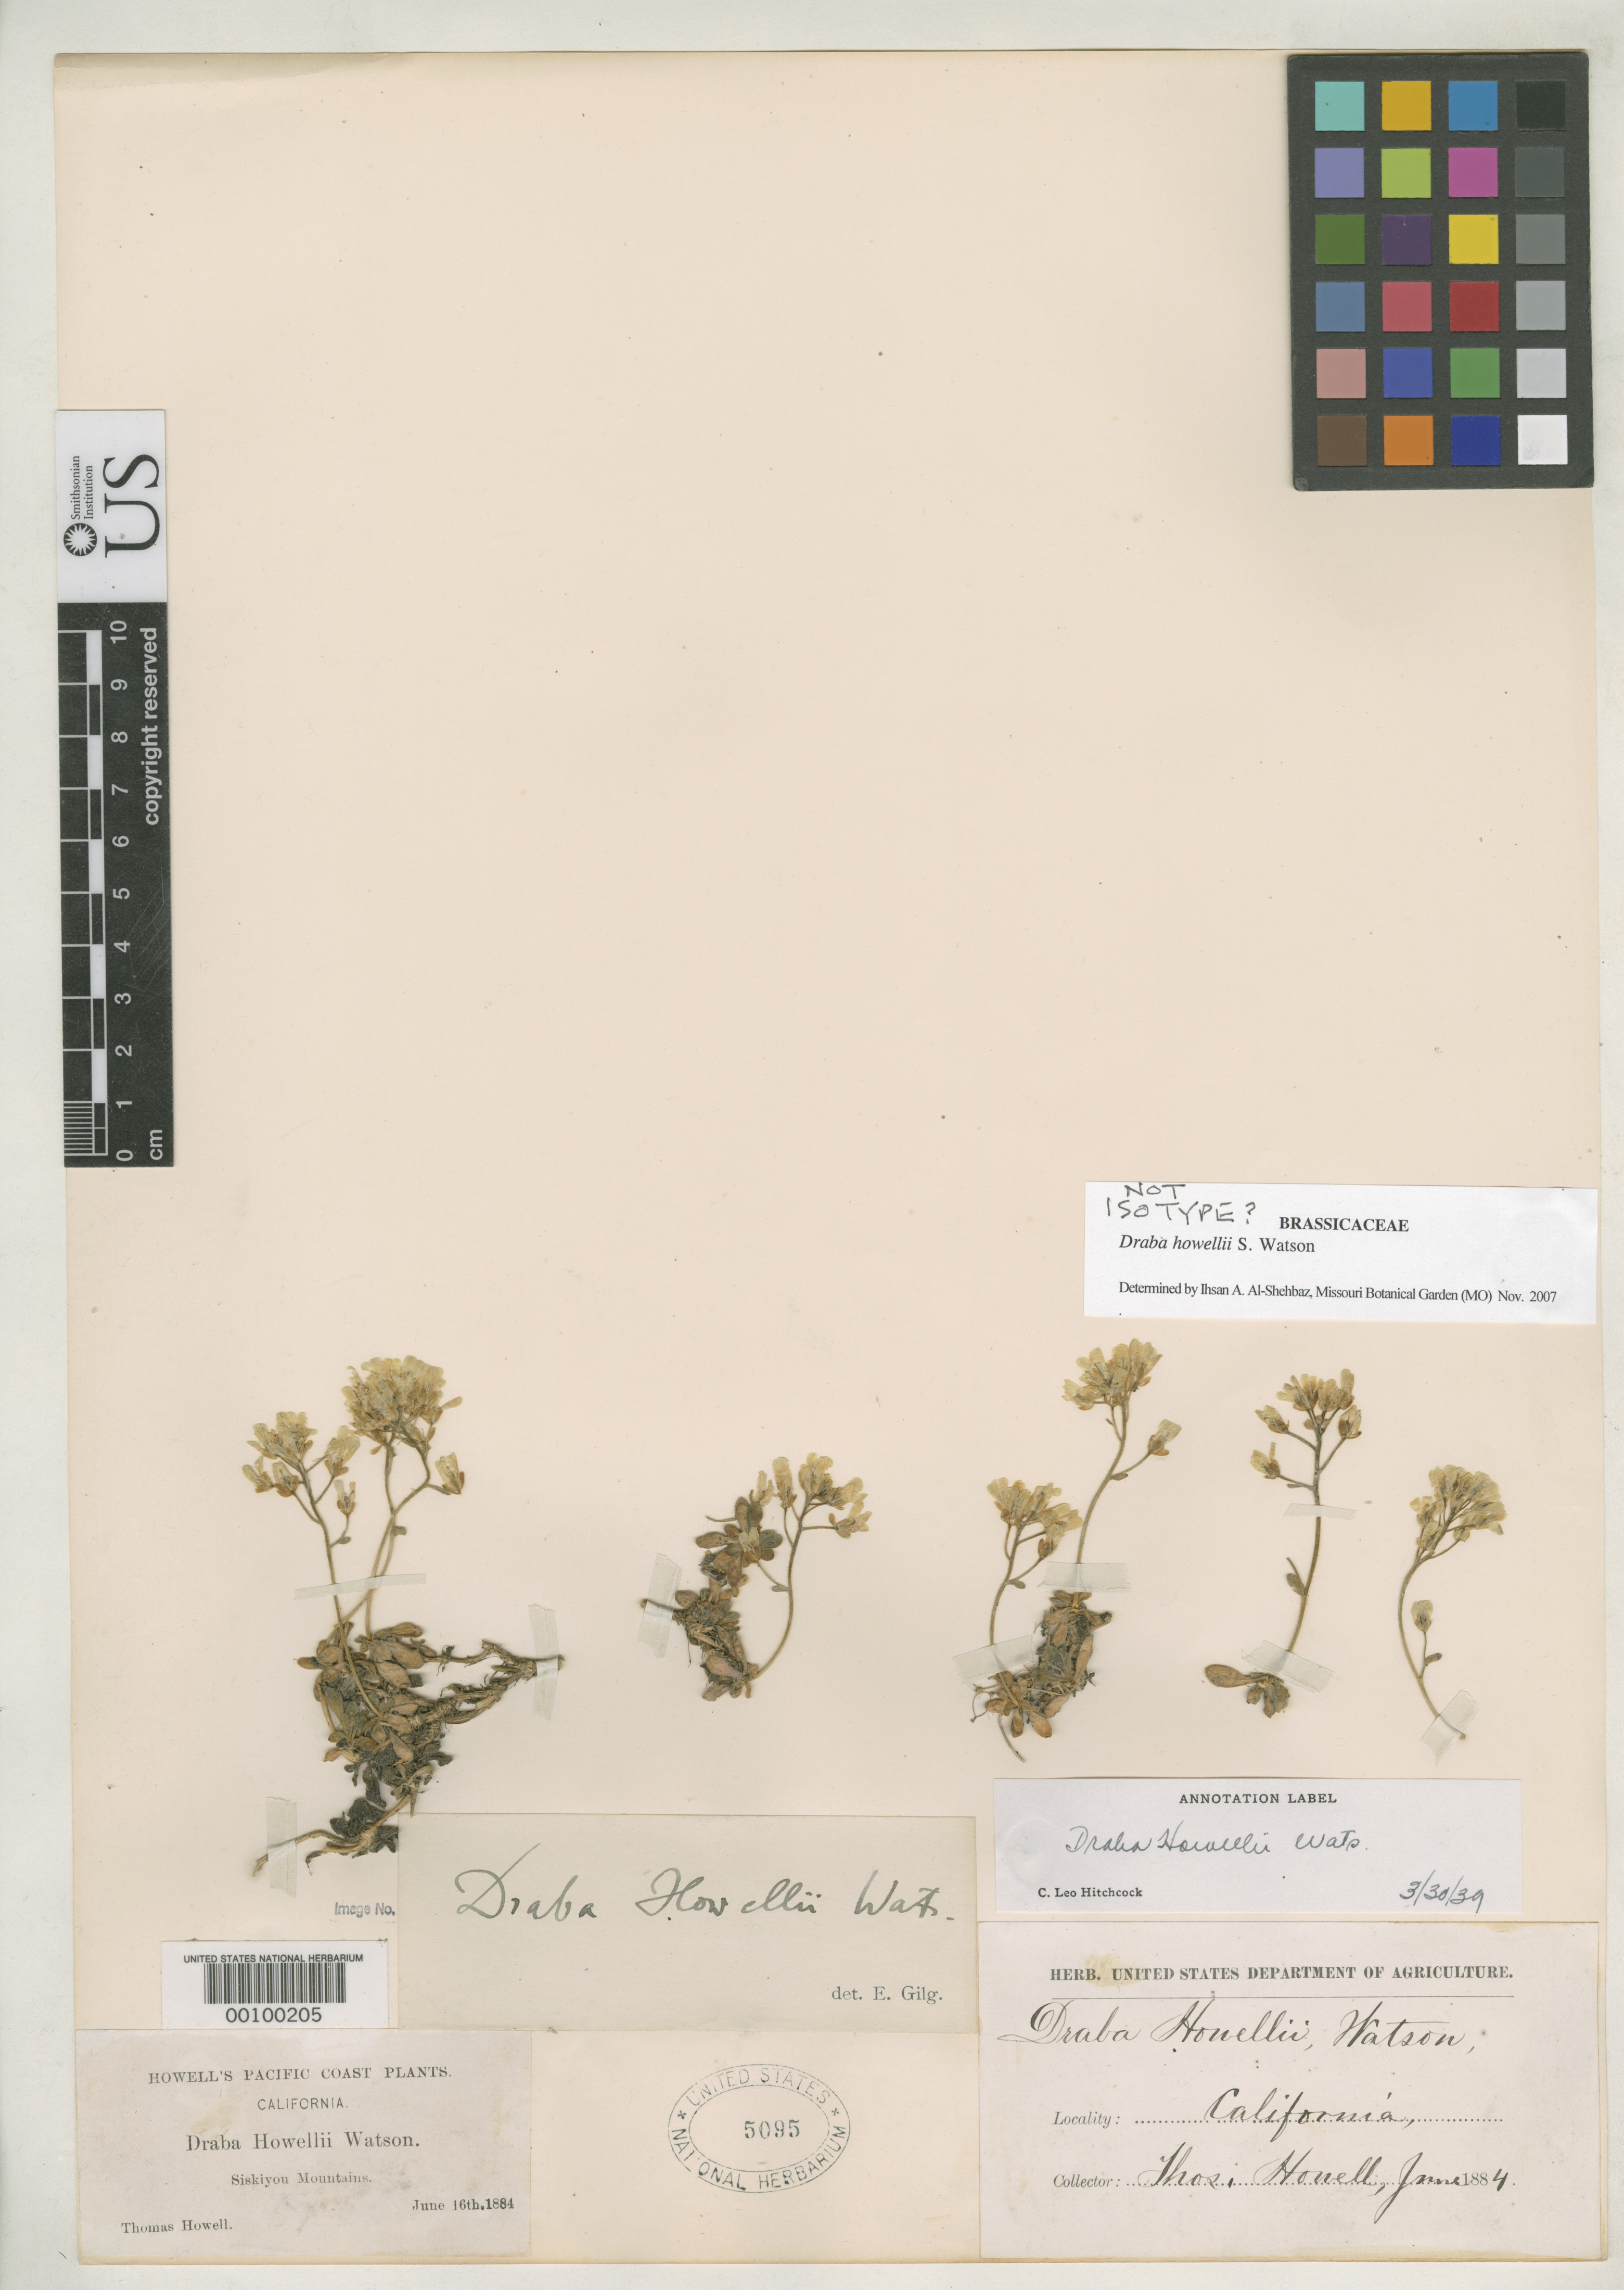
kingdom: Plantae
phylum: Tracheophyta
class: Magnoliopsida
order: Brassicales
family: Brassicaceae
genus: Draba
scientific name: Draba howellii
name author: S. Watson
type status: Possible Type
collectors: T. J. Howell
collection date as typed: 16 Jun 1884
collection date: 1884-06-16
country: United States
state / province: California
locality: Siskiyou Mountains.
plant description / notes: Annotated "not isotype?" by I.A. Al-Shehbaz (2007).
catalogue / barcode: US 5095